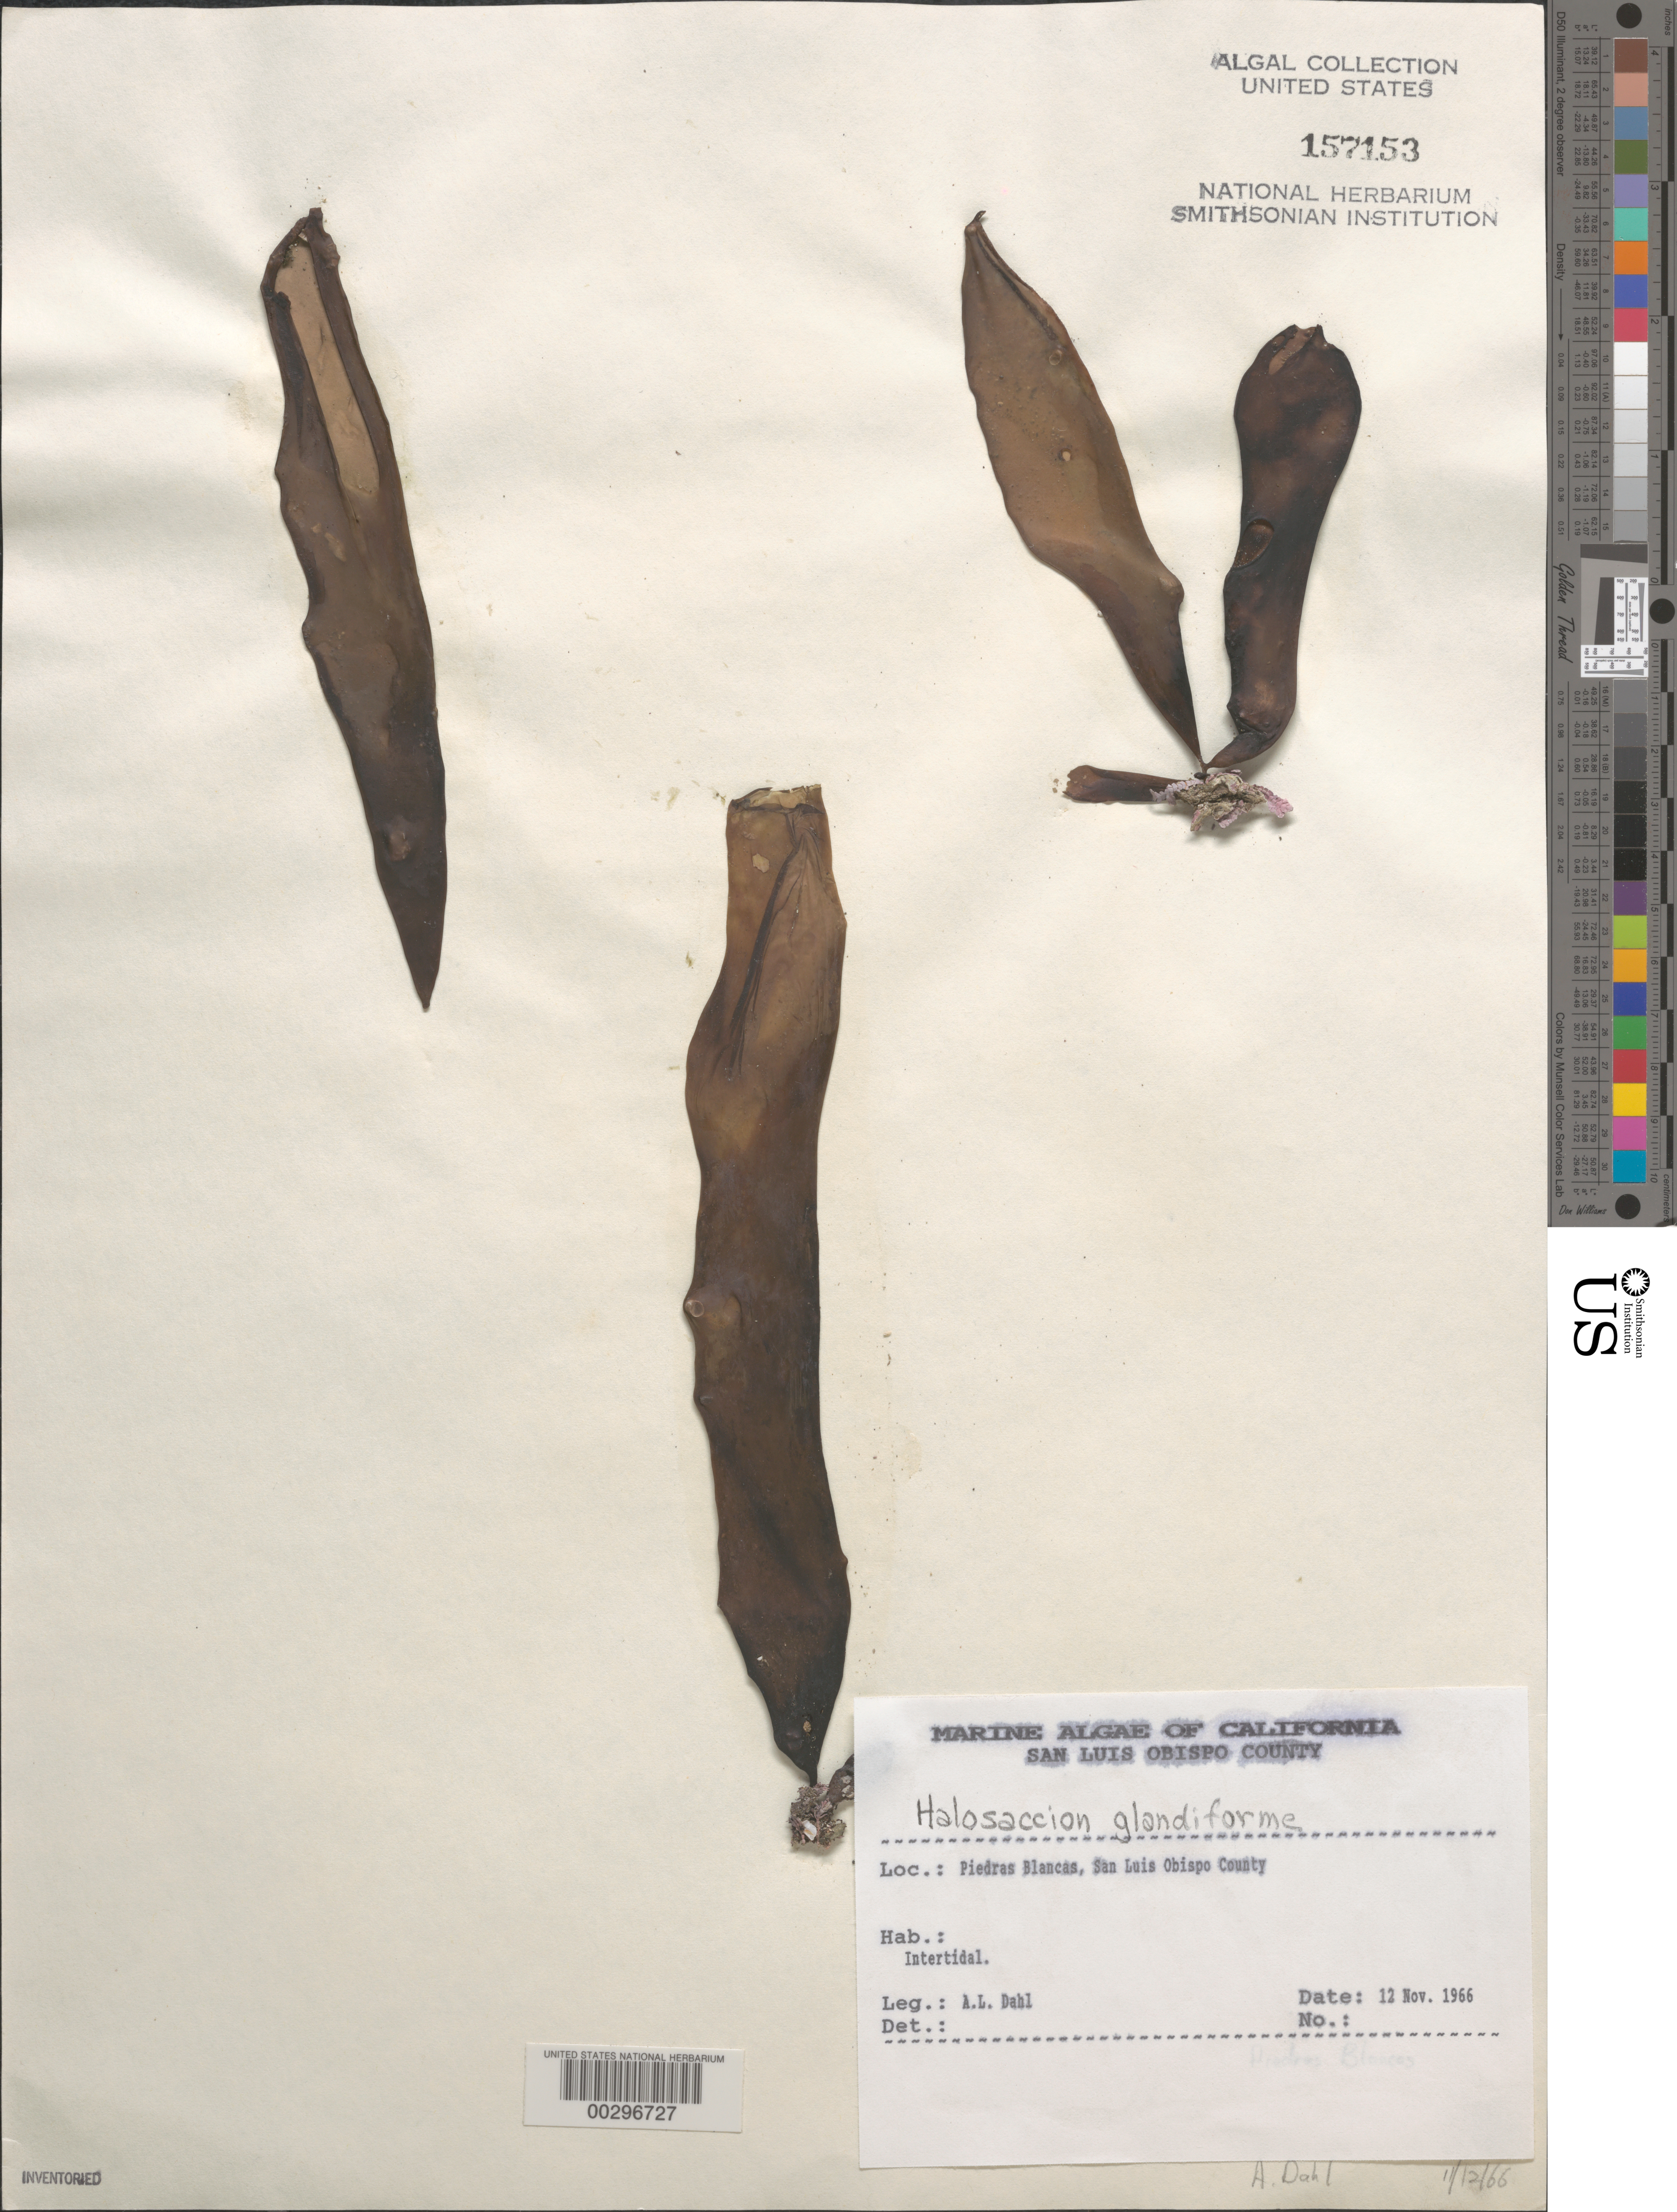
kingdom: Plantae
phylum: Rhodophyta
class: Florideophyceae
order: Palmariales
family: Palmariaceae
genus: Halosaccion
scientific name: Halosaccion glandiforme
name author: (S.G. Gmel.) Rupr.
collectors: A. Dahl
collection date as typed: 12 Nov 1966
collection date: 1966-11-12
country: United States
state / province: California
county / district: San Luis Obispo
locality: Piedras Blancas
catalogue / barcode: US 157153